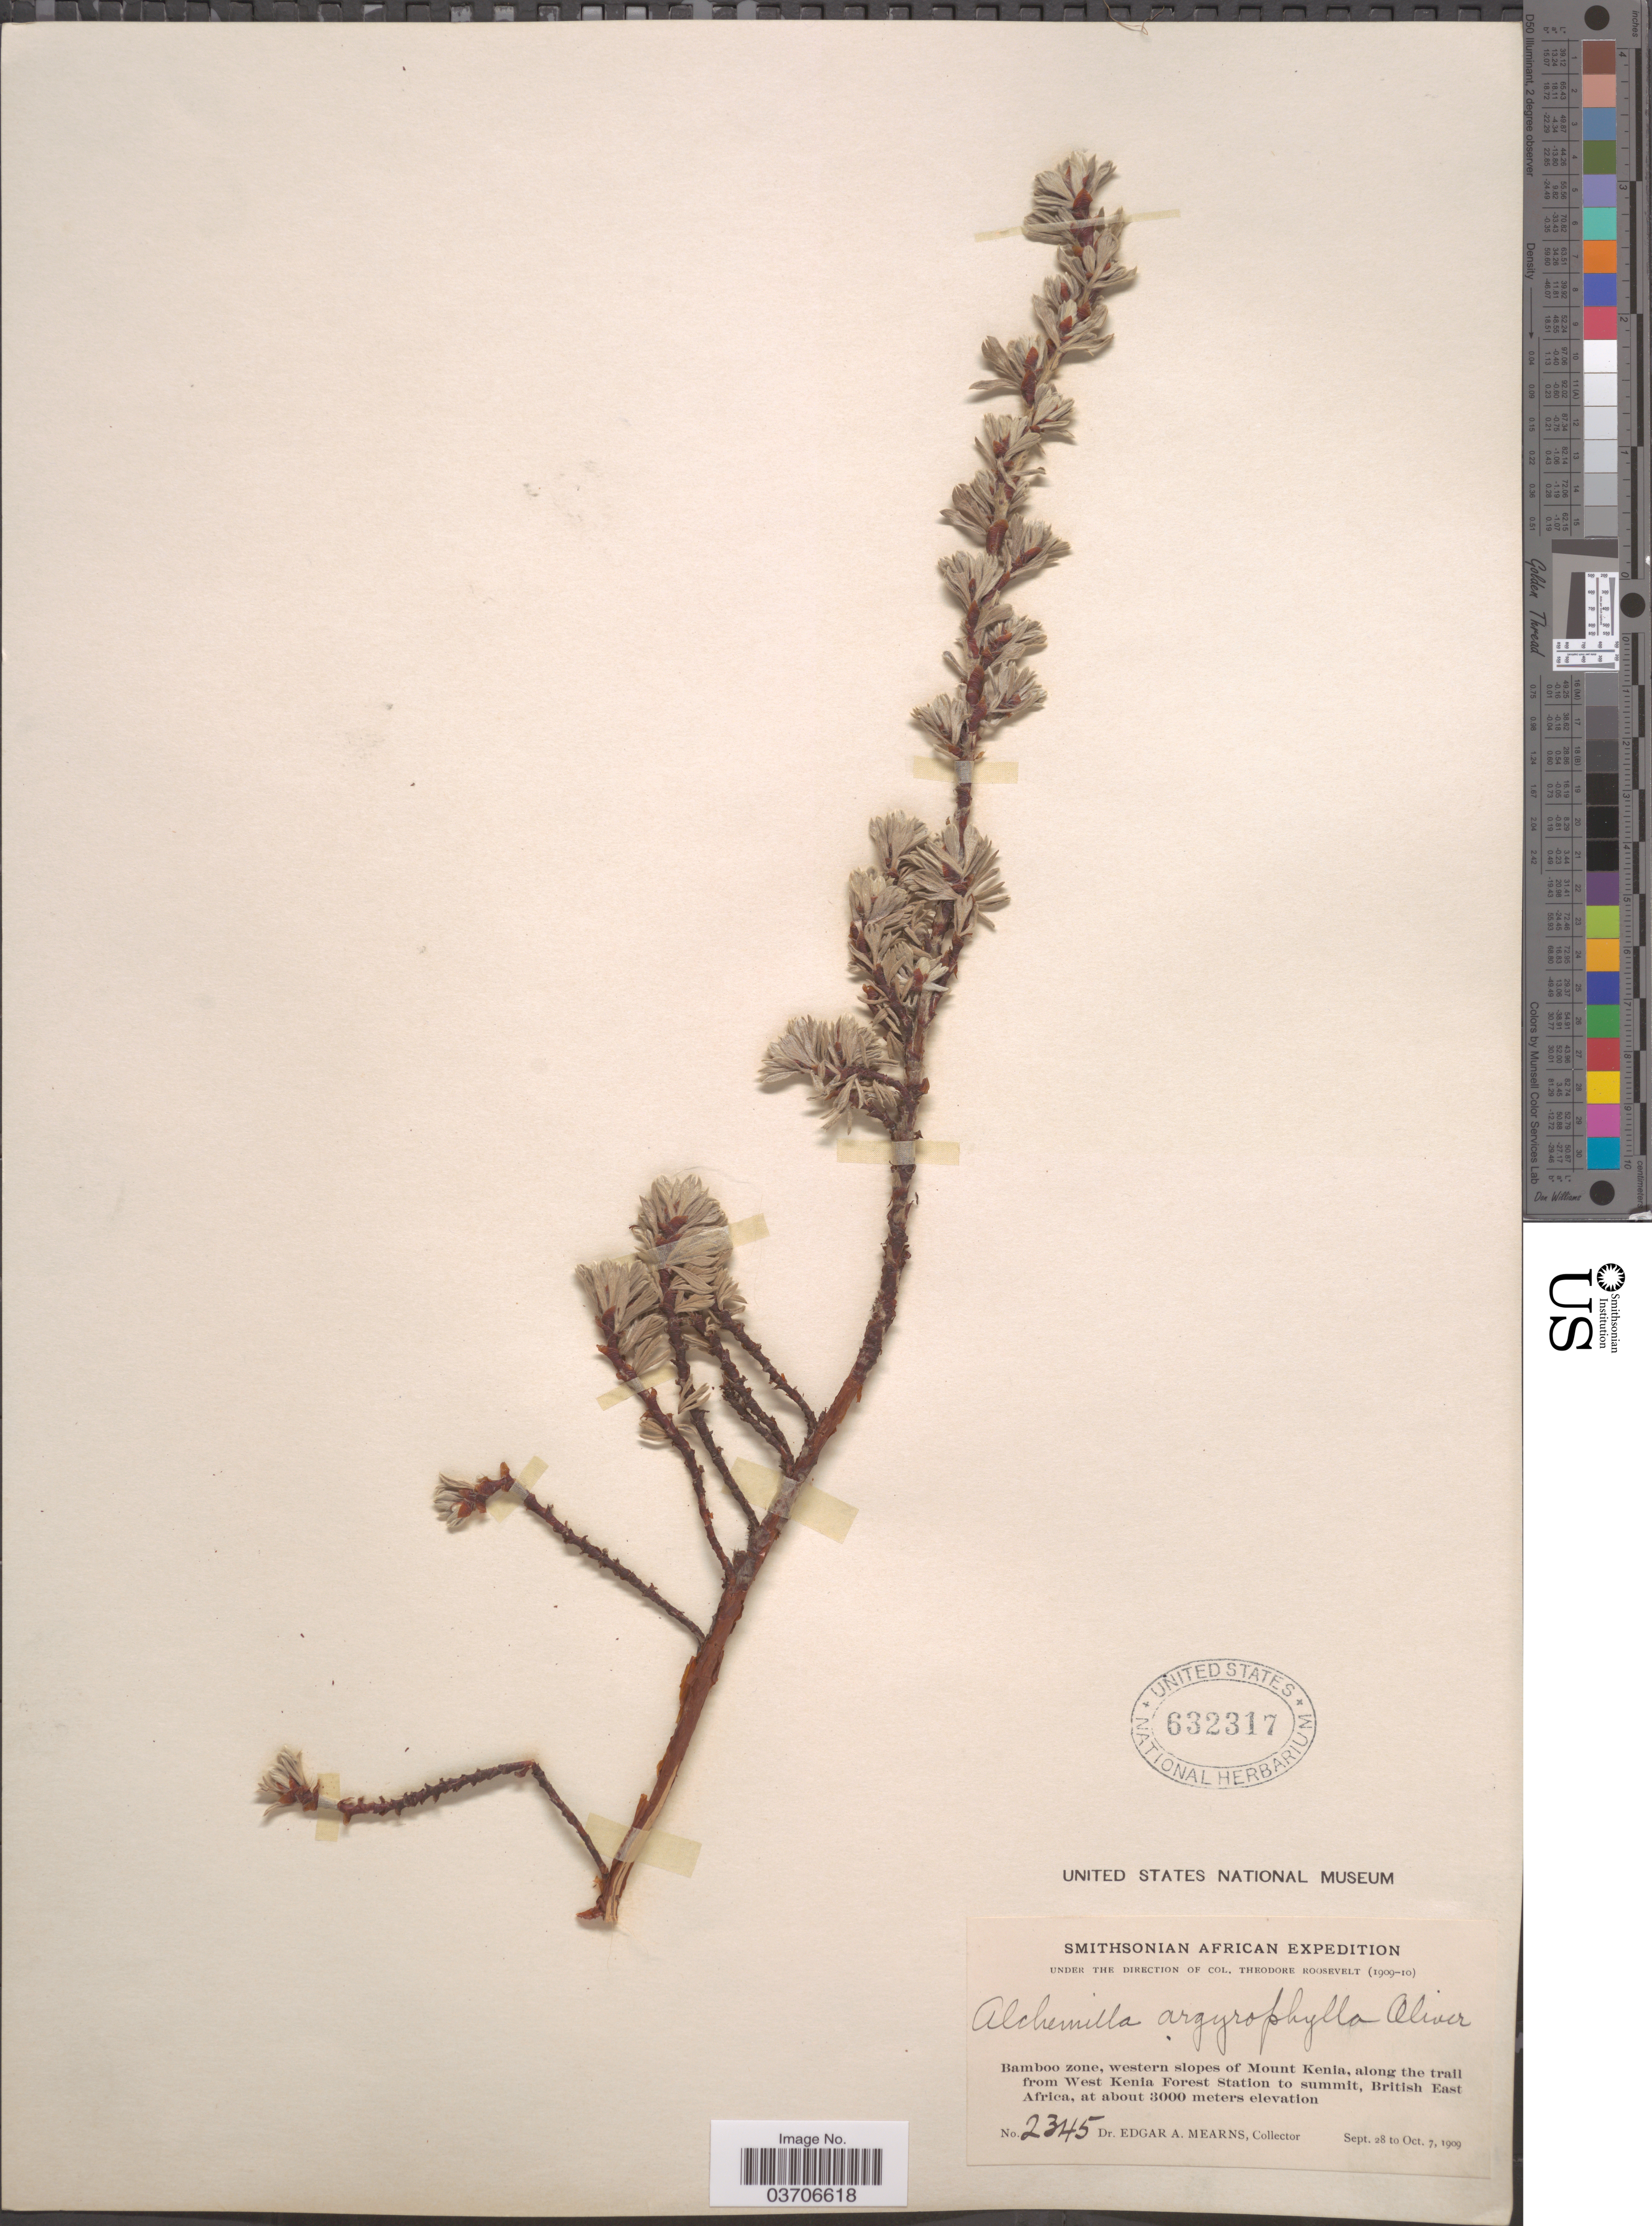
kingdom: Plantae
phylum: Tracheophyta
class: Magnoliopsida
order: Rosales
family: Rosaceae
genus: Alchemilla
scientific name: Alchemilla argyrophylla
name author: Oliv.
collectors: E. A. Mearns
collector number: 2345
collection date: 1909-09-28/1909-10-07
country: Kenya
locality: Bamboo zone, western slopes of Mount Kenia, along the trail from West Kenia Forest Station to summit, British East Africa.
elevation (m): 3000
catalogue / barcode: US 632317